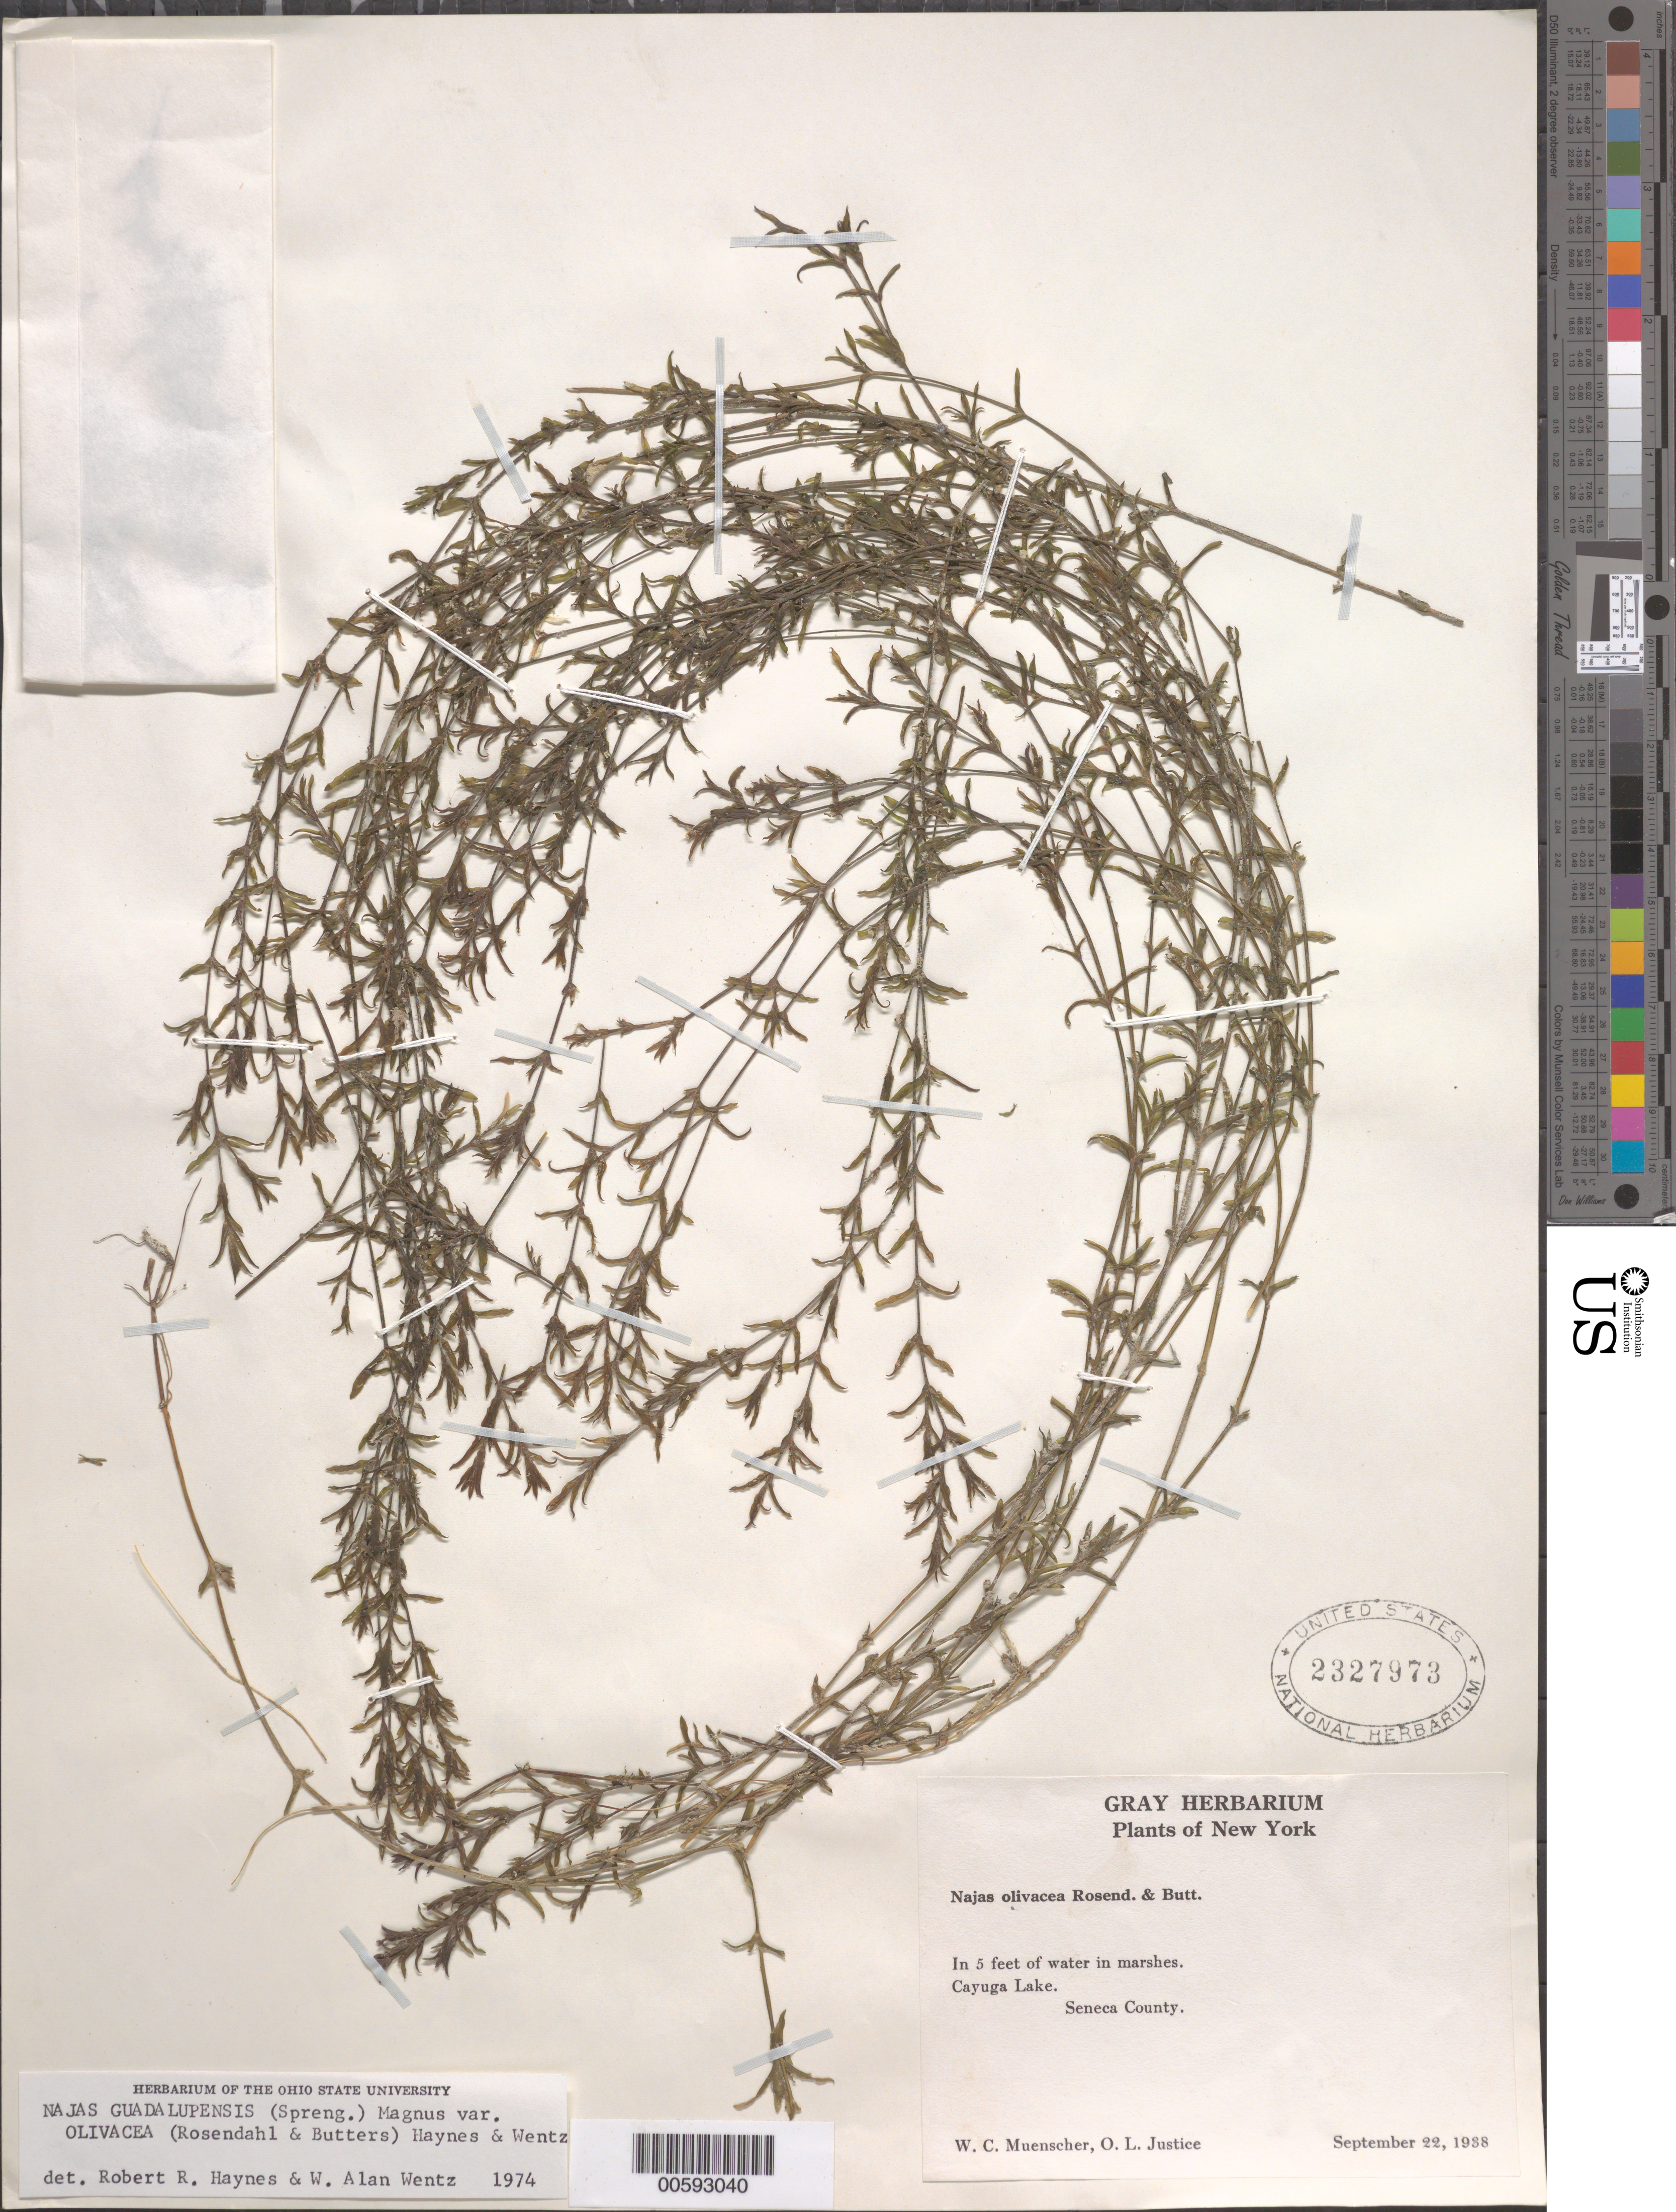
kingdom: Plantae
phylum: Tracheophyta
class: Liliopsida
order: Alismatales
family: Hydrocharitaceae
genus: Najas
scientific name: Najas guadalupensis var. olivacea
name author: (Rosend. & Butters) R.R. Haynes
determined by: Haynes, R. R.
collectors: W. Muenscher & O. Justice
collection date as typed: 22 Sep 1938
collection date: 1938-09-22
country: United States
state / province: New York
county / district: Seneca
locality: Cayuga Lake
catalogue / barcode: US 2327973